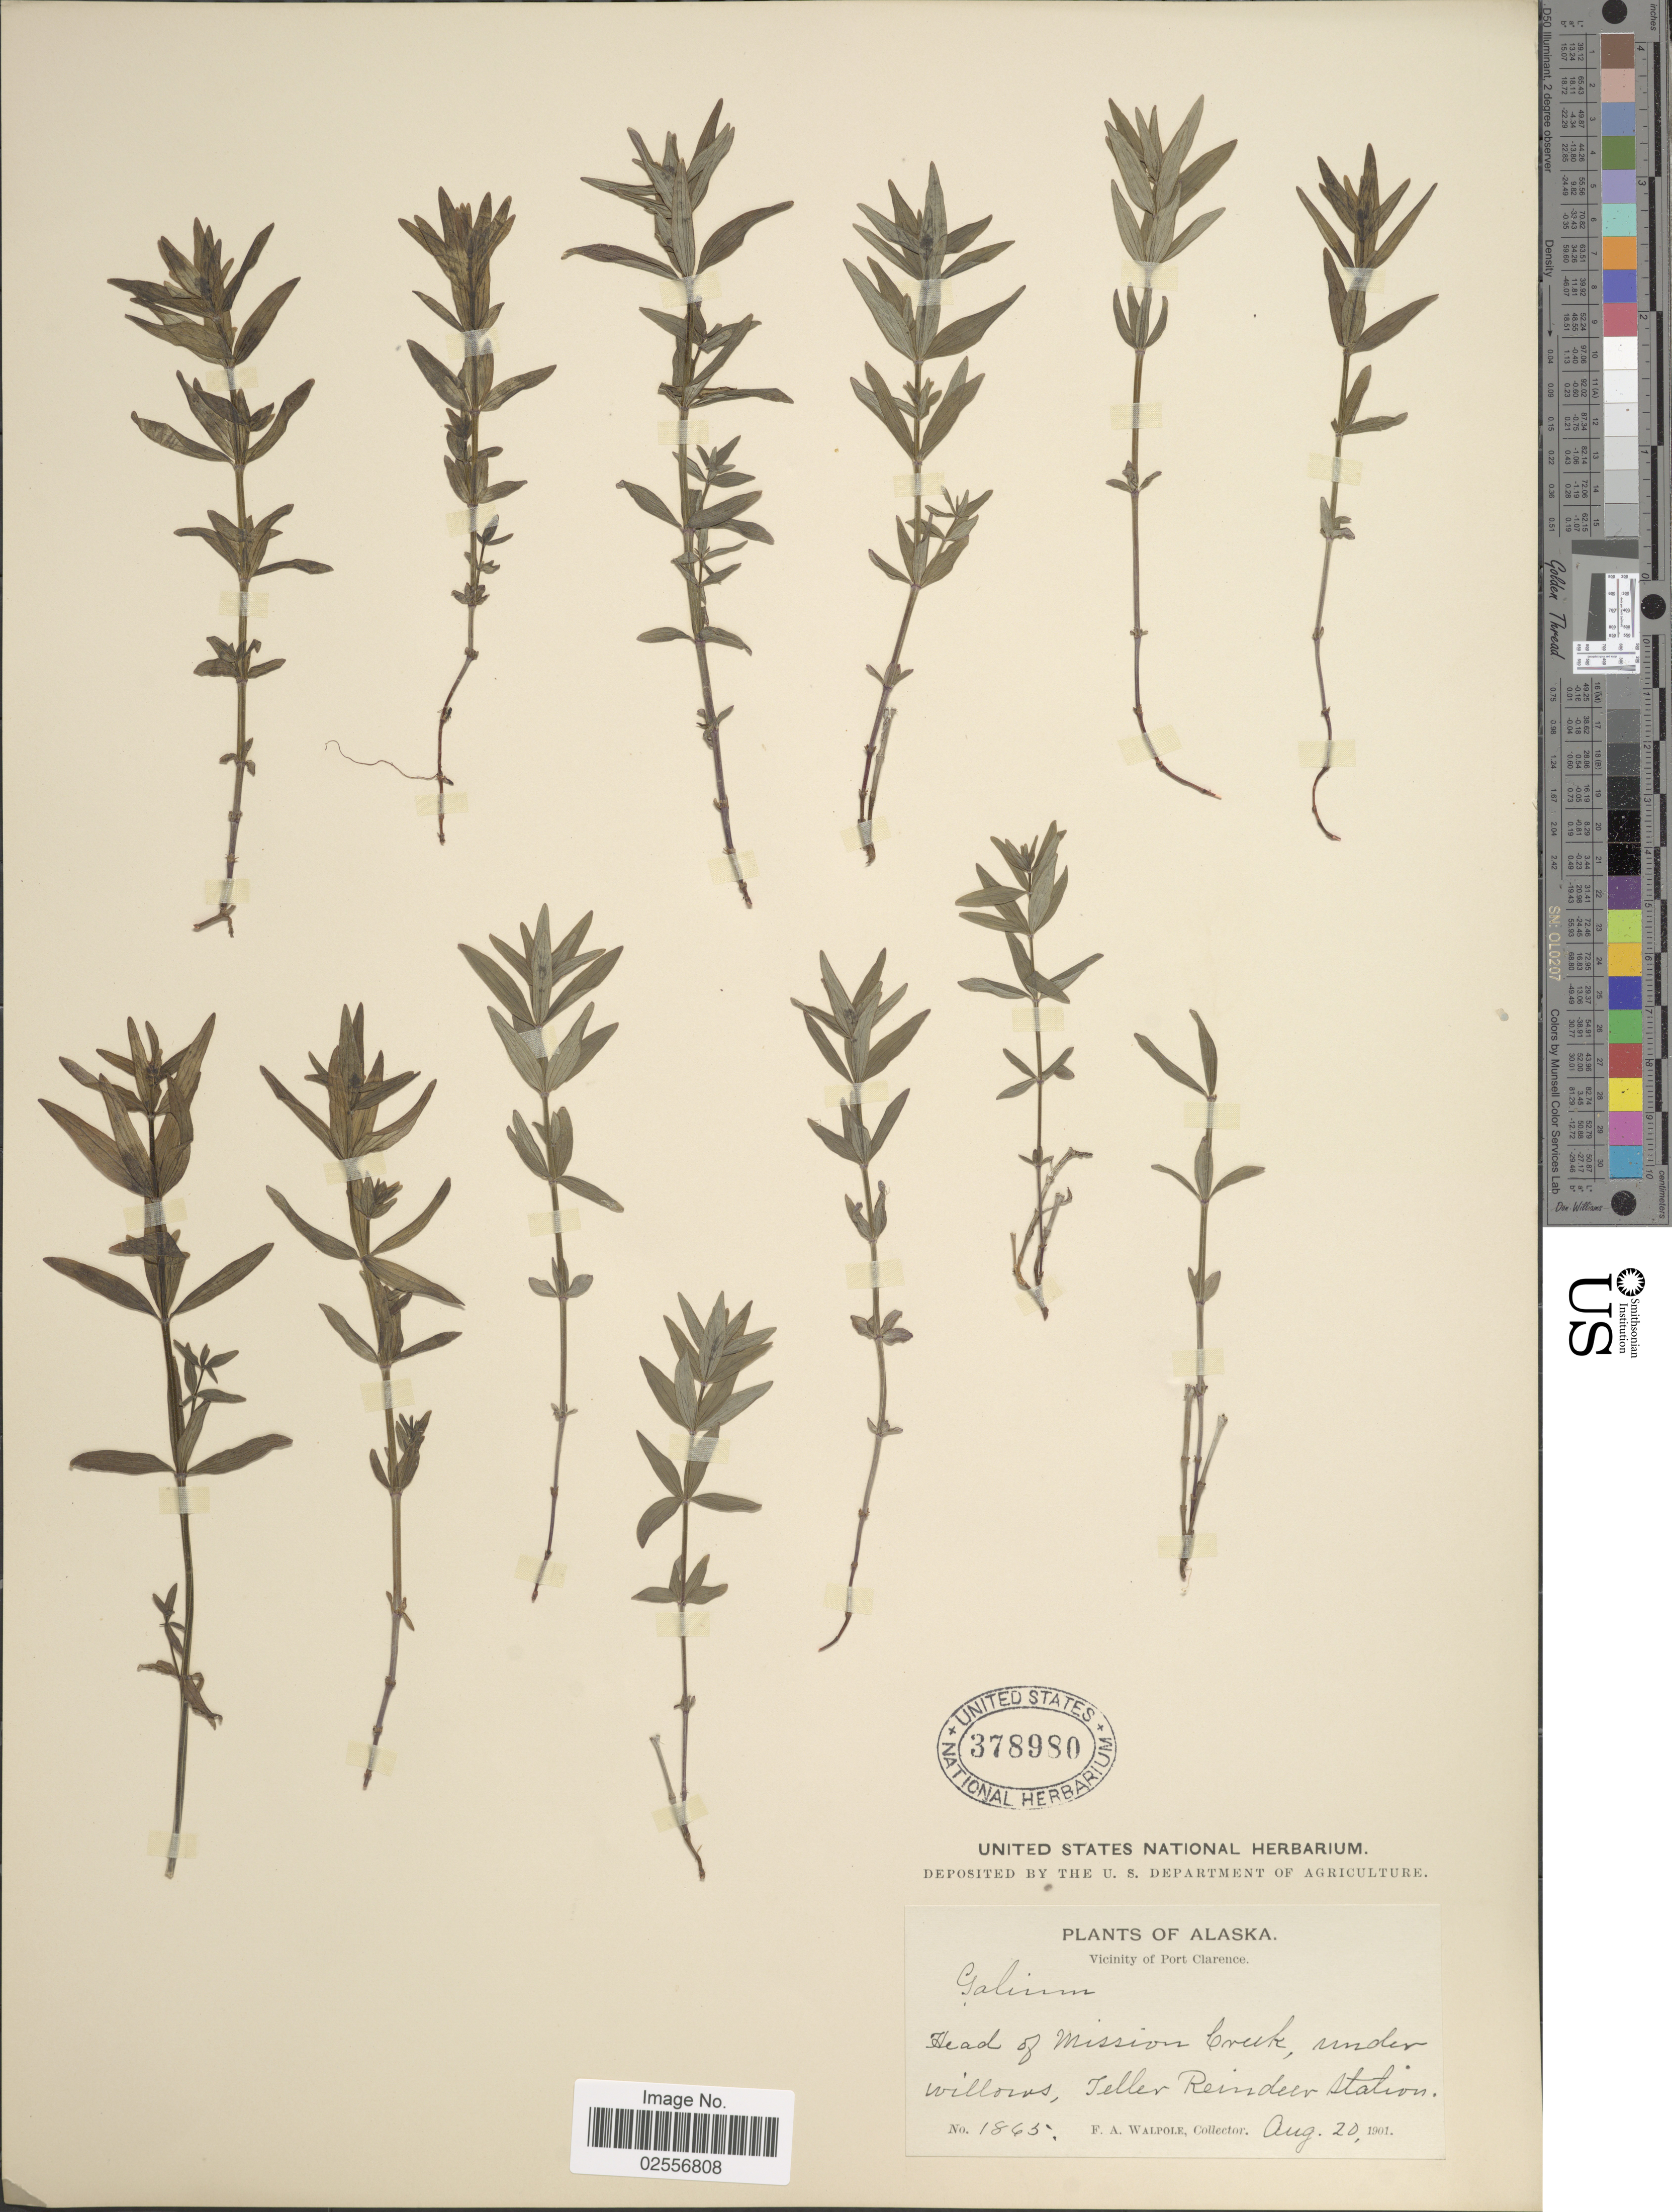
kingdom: Plantae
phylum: Tracheophyta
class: Magnoliopsida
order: Gentianales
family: Rubiaceae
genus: Galium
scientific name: Galium boreale L.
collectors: F. Walpole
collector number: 1865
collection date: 1901-08-20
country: United States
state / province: Alaska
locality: Vicinity of port Clarence. Head of Mission Creek, under willows, Teller Reindeer station.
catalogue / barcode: US 378980